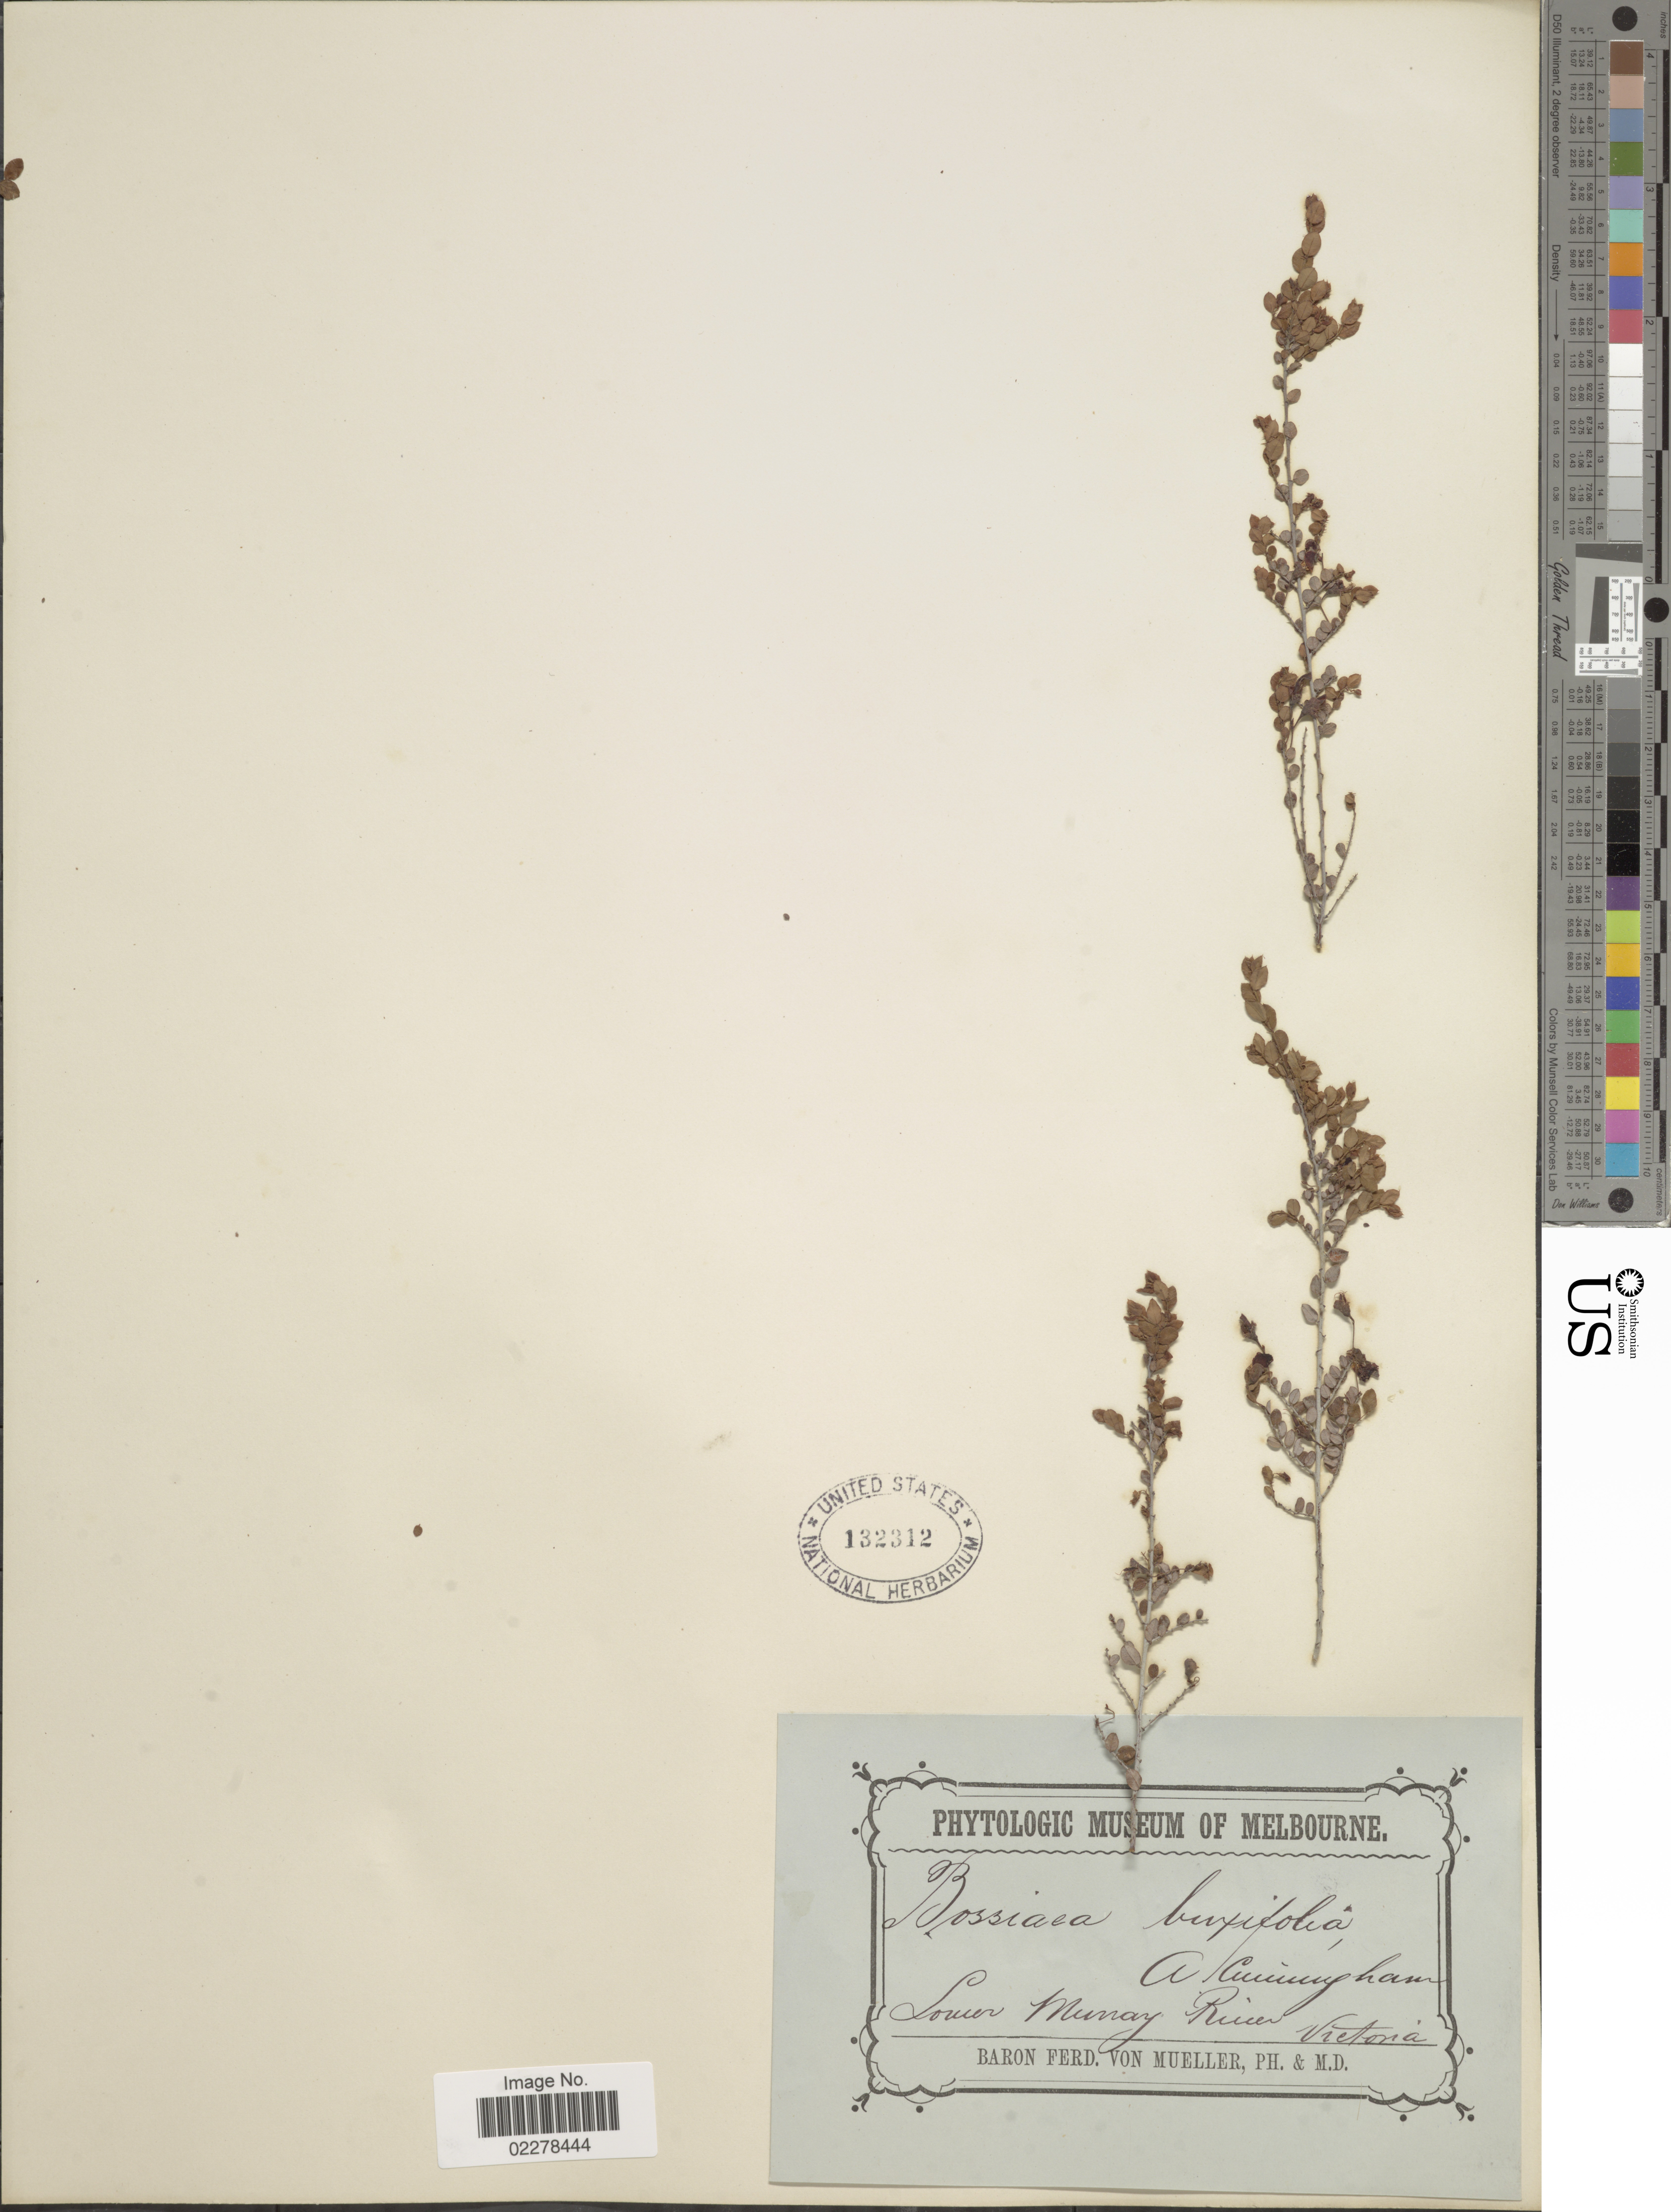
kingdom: Plantae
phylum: Tracheophyta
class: Magnoliopsida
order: Fabales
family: Fabaceae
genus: Bossiaea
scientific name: Bossiaea buxifolia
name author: A. Cunn.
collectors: F. von Mueller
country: Australia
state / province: Victoria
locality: Lower Murray River, Victoria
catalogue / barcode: US 132312